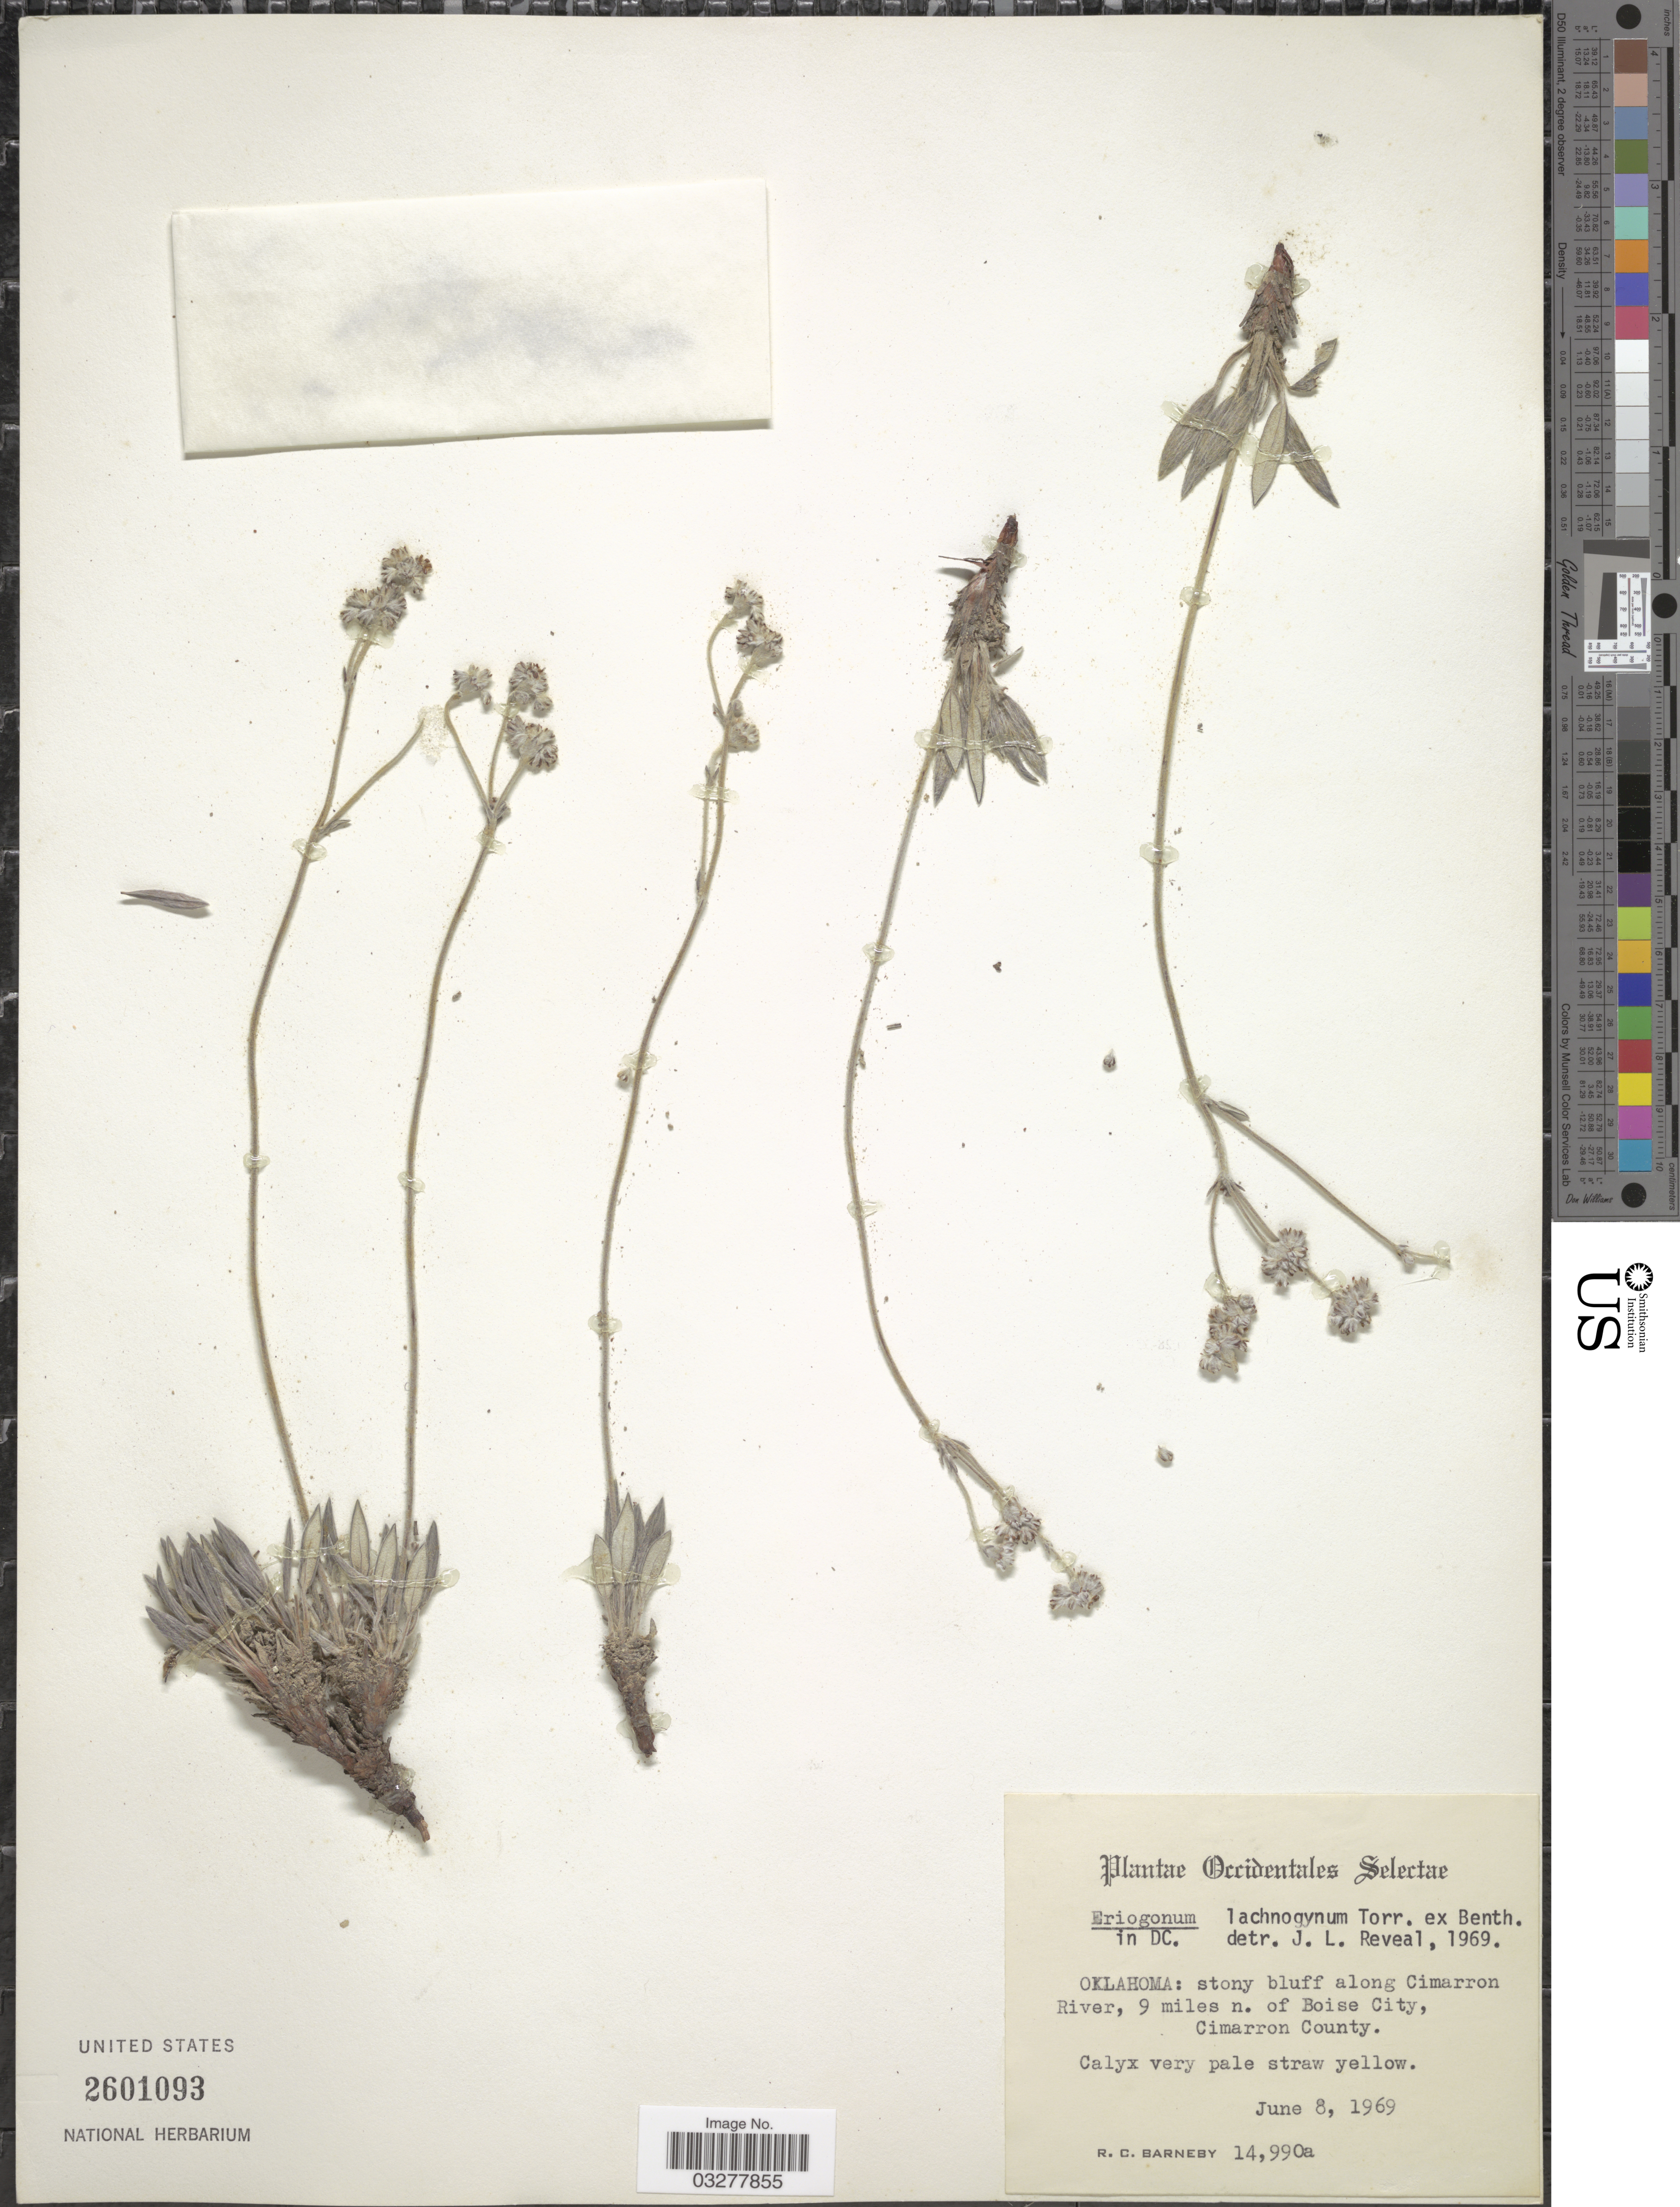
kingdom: Plantae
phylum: Tracheophyta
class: Magnoliopsida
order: Caryophyllales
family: Polygonaceae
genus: Eriogonum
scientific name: Eriogonum lachnogynum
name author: Torr. ex Benth.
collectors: R. C. Barneby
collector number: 14990a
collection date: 1969-06-08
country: United States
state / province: Oklahoma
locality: Occidentales. Stony bluff along Cimarron River, 9 miles n. of Boise City, Cimarron County.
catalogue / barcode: US 2601093